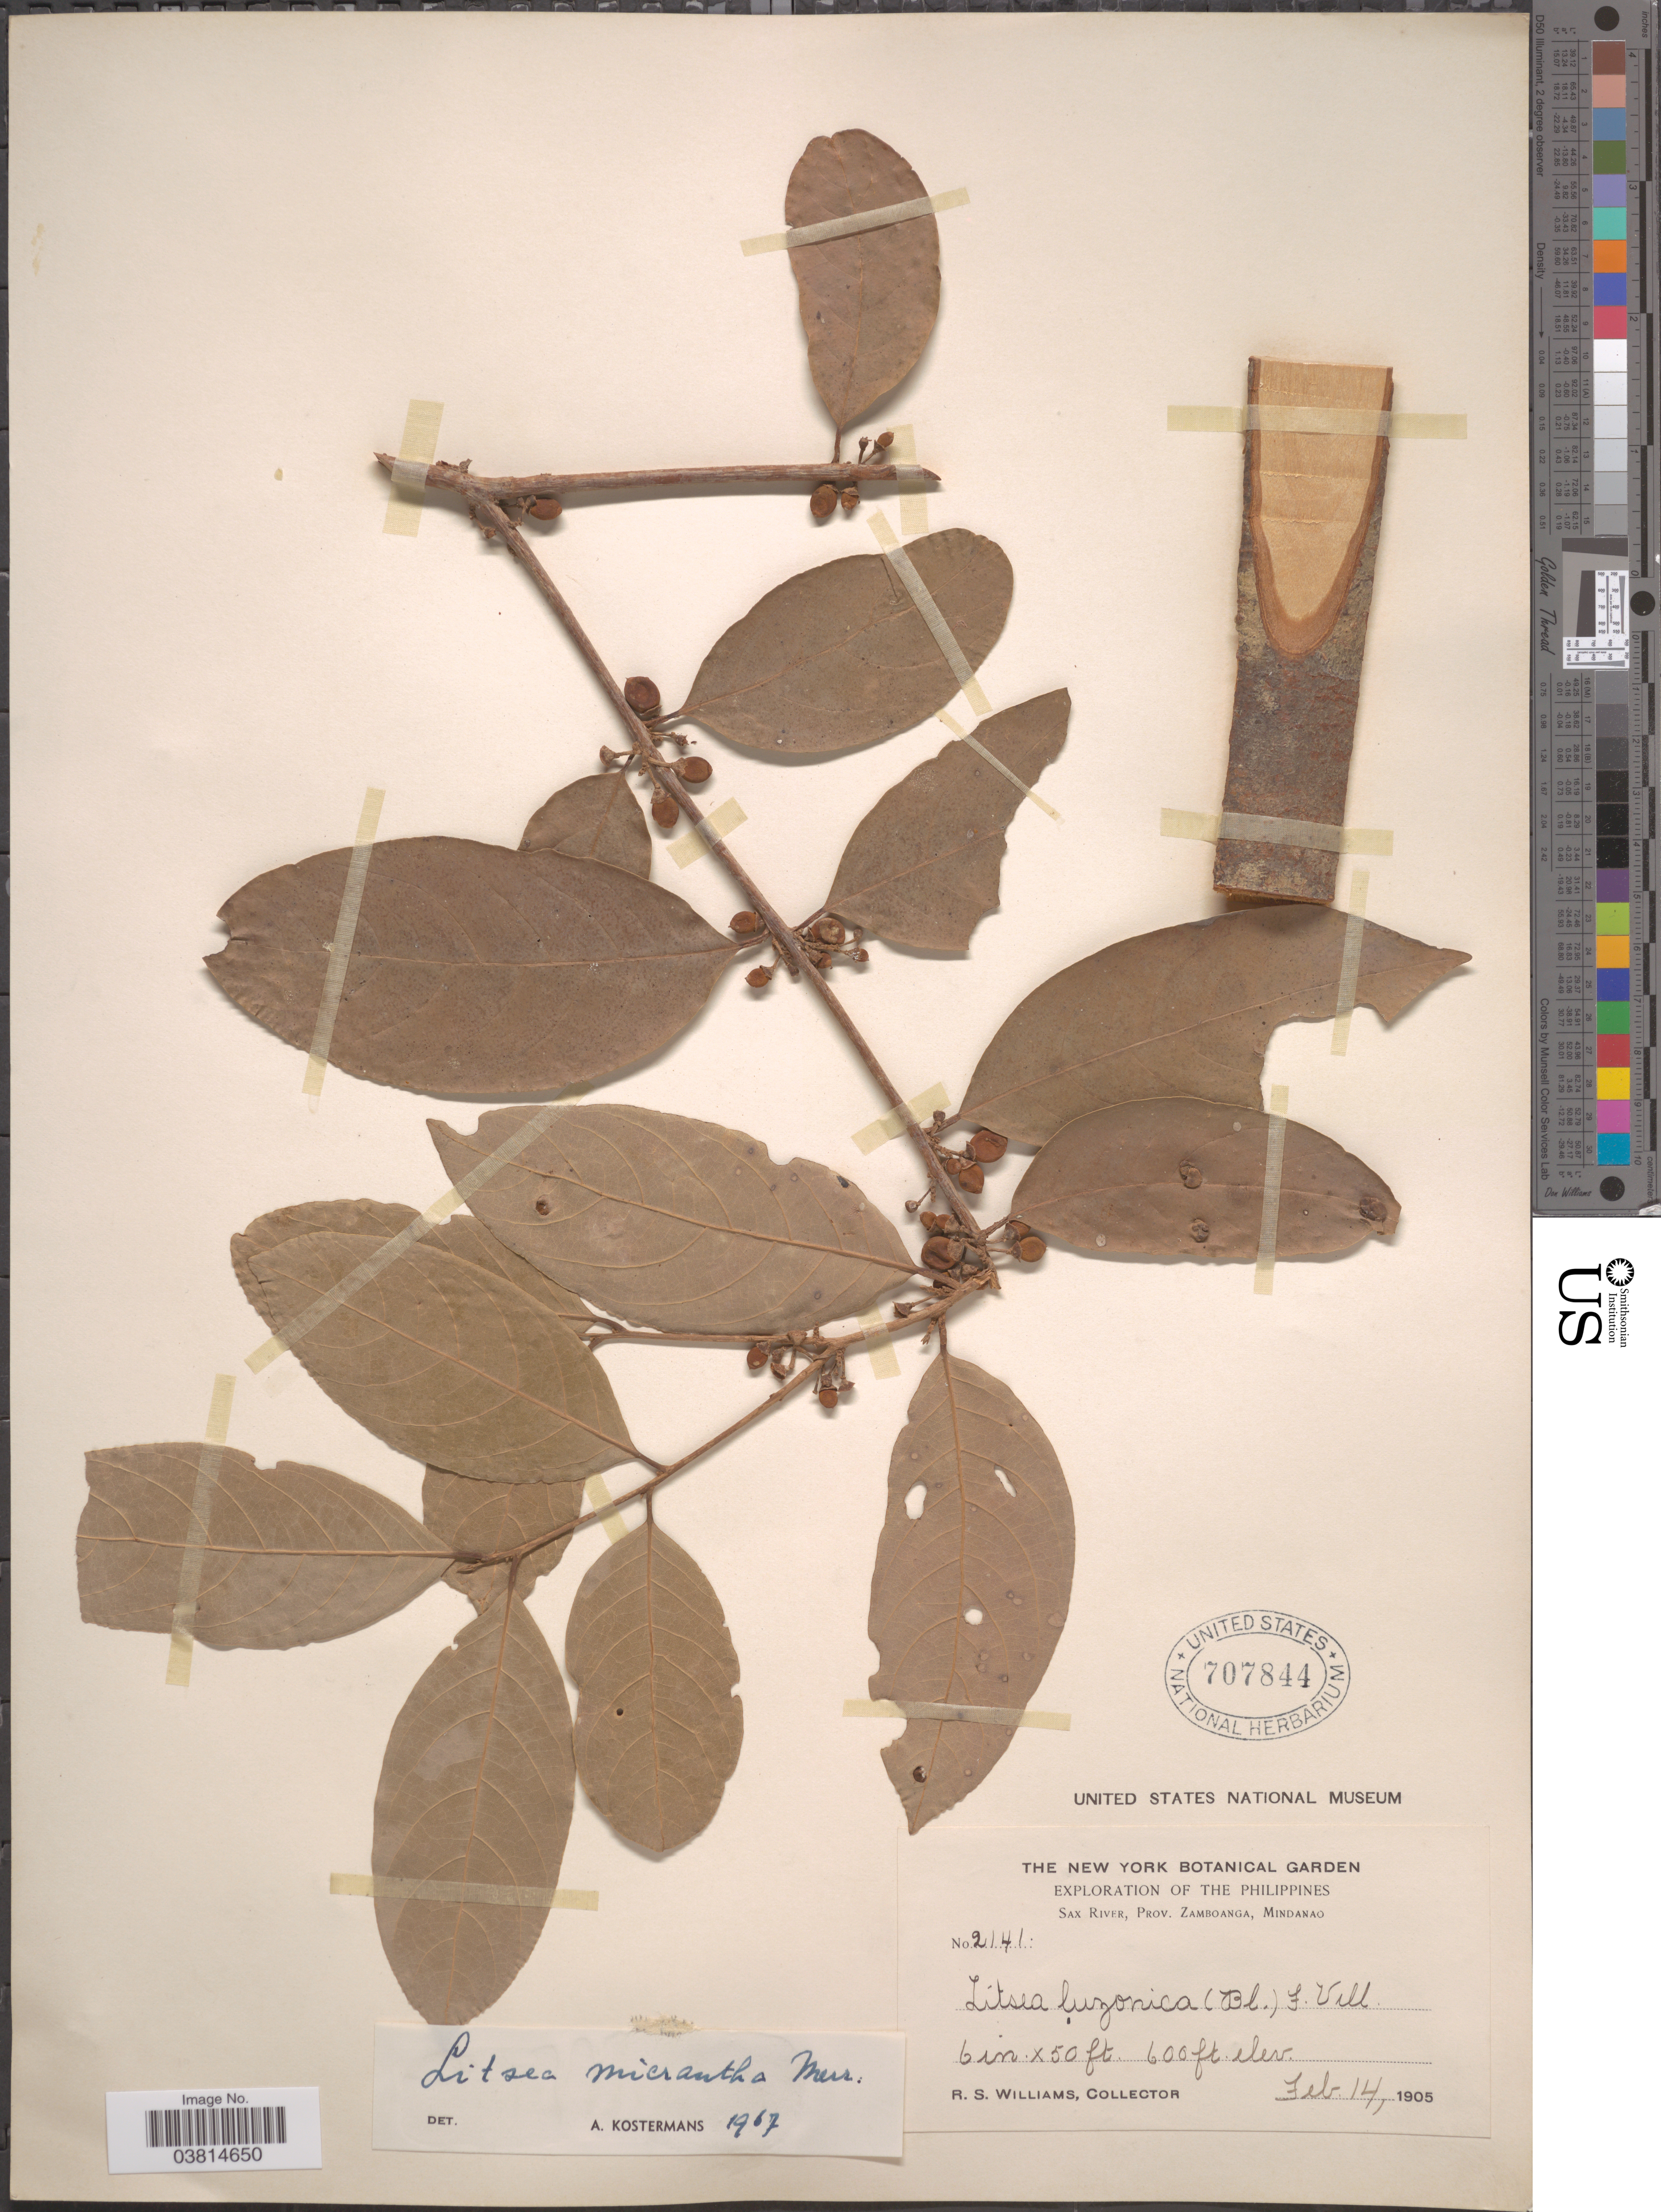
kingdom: Plantae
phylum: Tracheophyta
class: Magnoliopsida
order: Laurales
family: Lauraceae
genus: Litsea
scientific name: Litsea micrantha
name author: Merr.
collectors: R. S. Williams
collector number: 2141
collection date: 1905-02-14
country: Philippines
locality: Sax River, Prov. Zamboanga, Mindanao.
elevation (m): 183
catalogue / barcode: US 707844